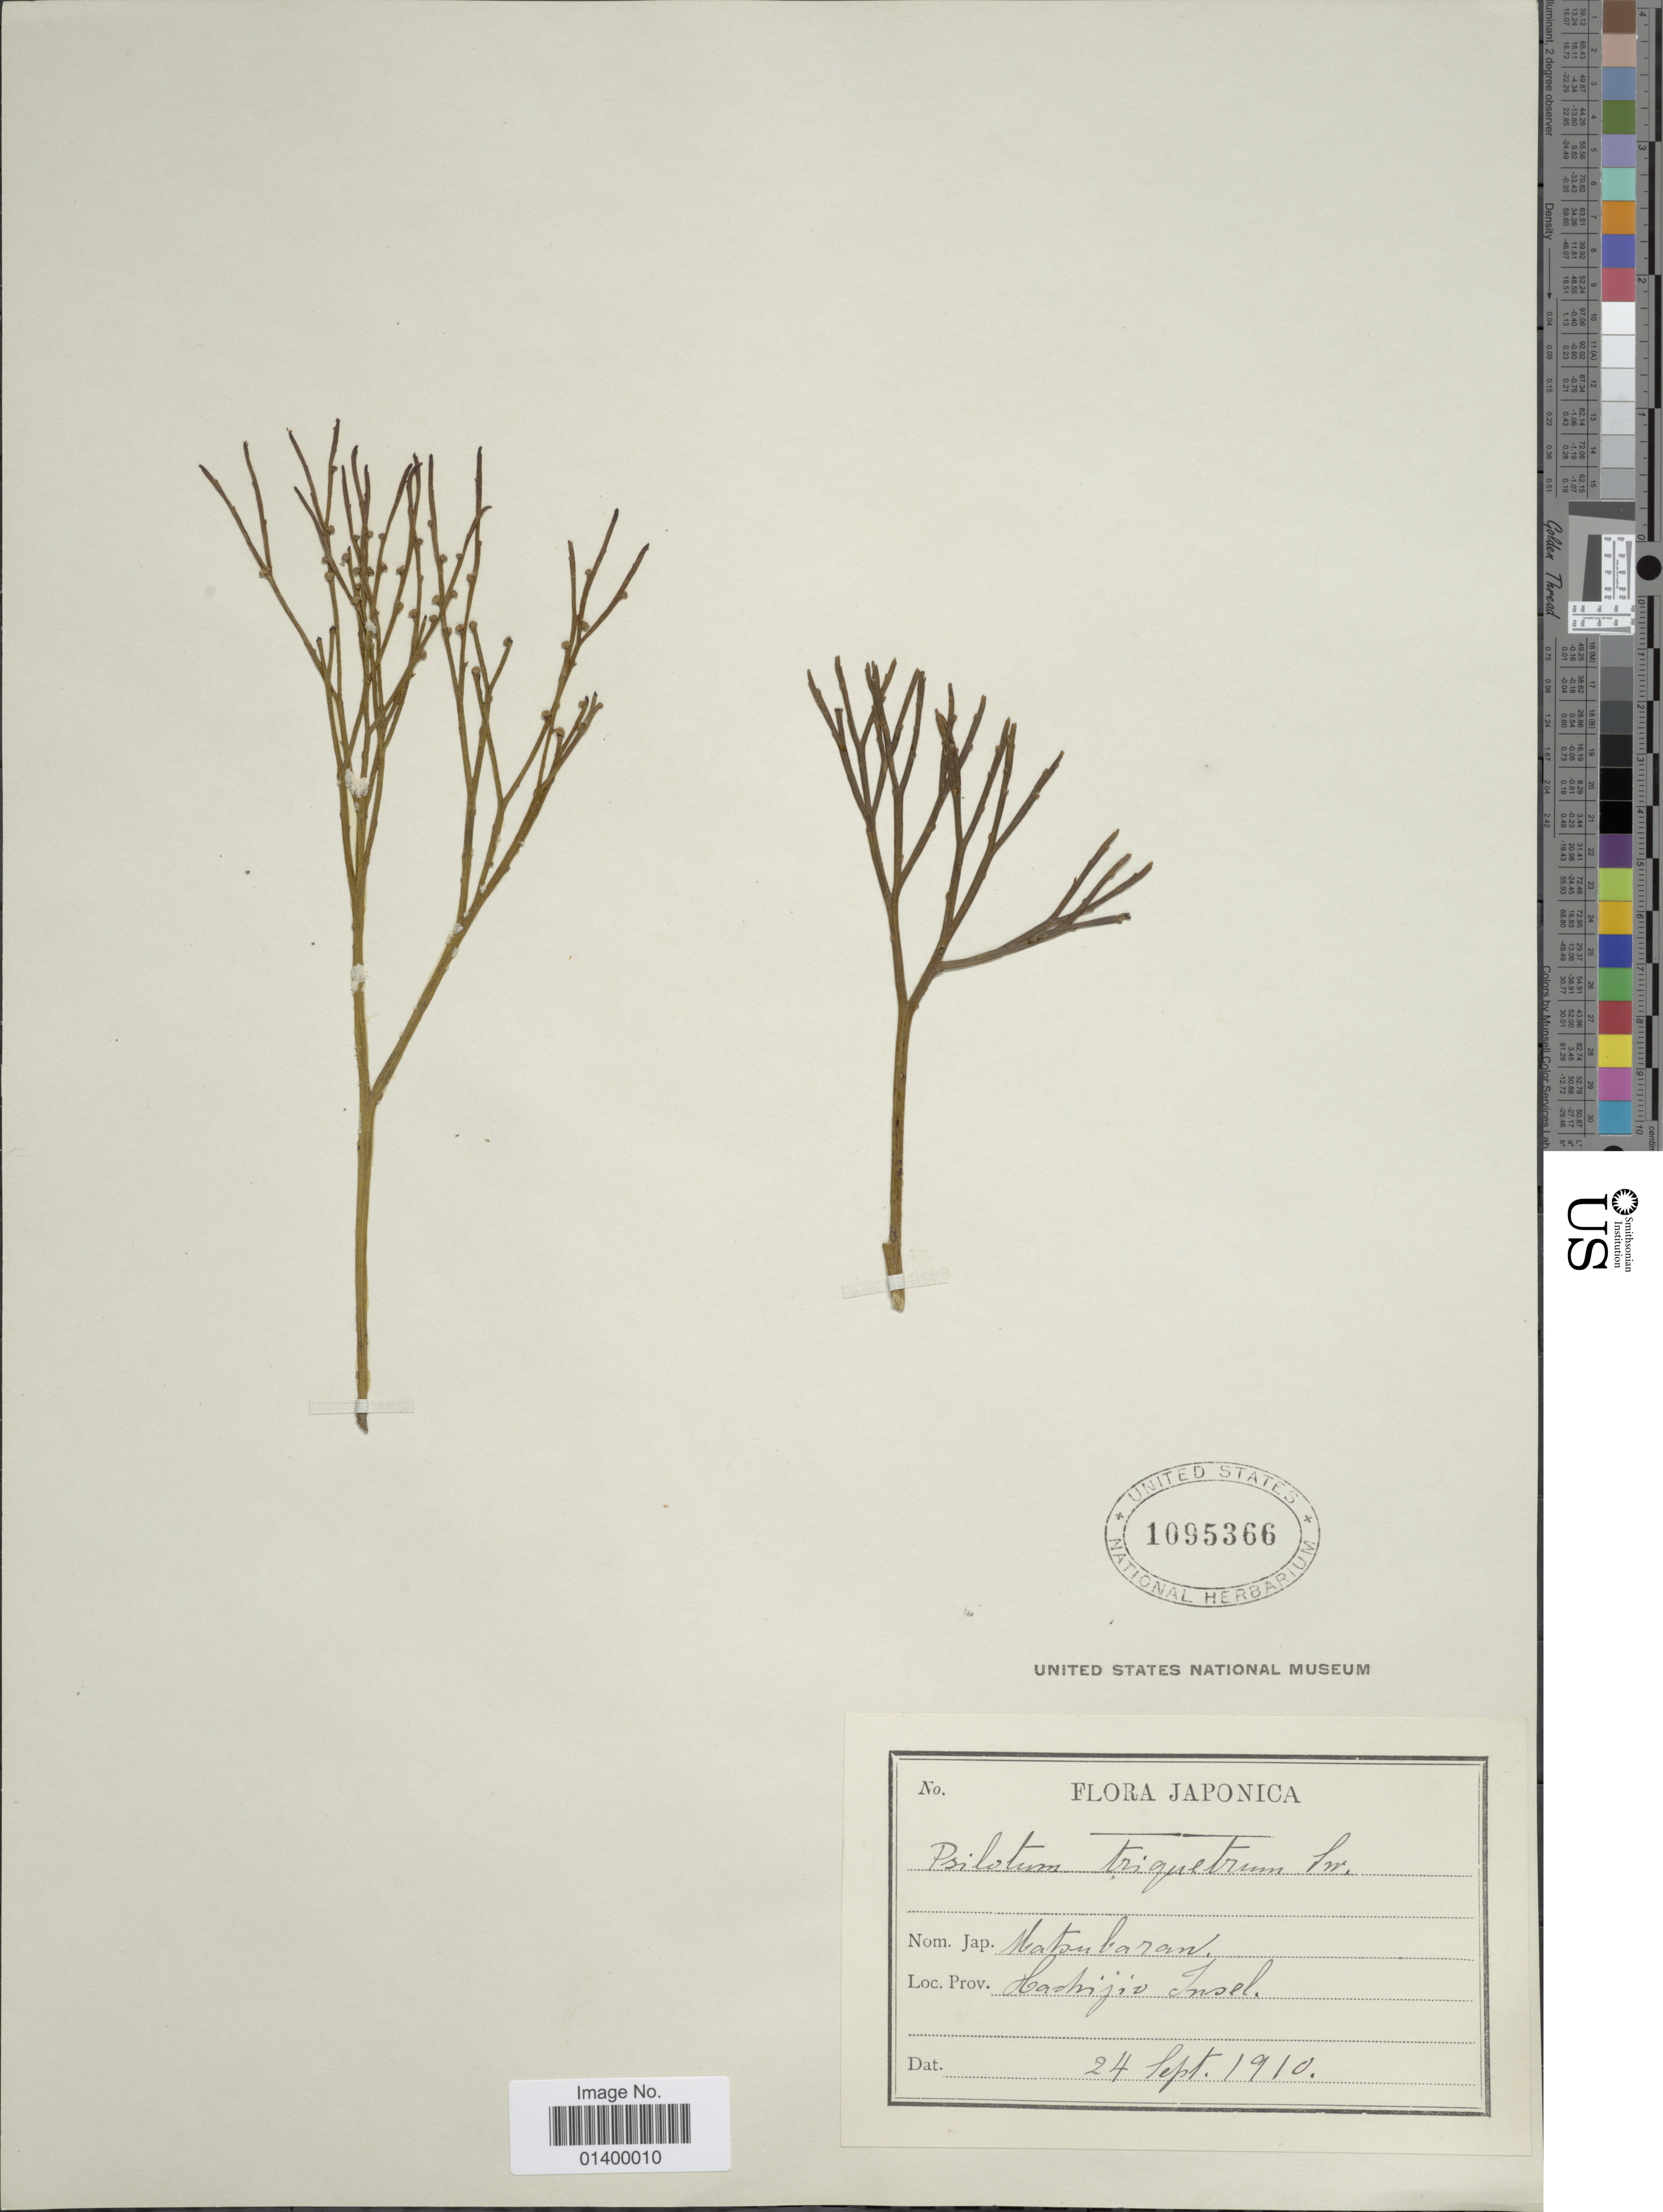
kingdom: Plantae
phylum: Tracheophyta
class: Polypodiopsida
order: Psilotales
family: Psilotaceae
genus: Psilotum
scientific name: Psilotum nudum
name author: (L.) P. Beauv.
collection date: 1910-09-24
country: Japan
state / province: Tokyo, Federal City of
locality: Hachijō Insel.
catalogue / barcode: US 1095366